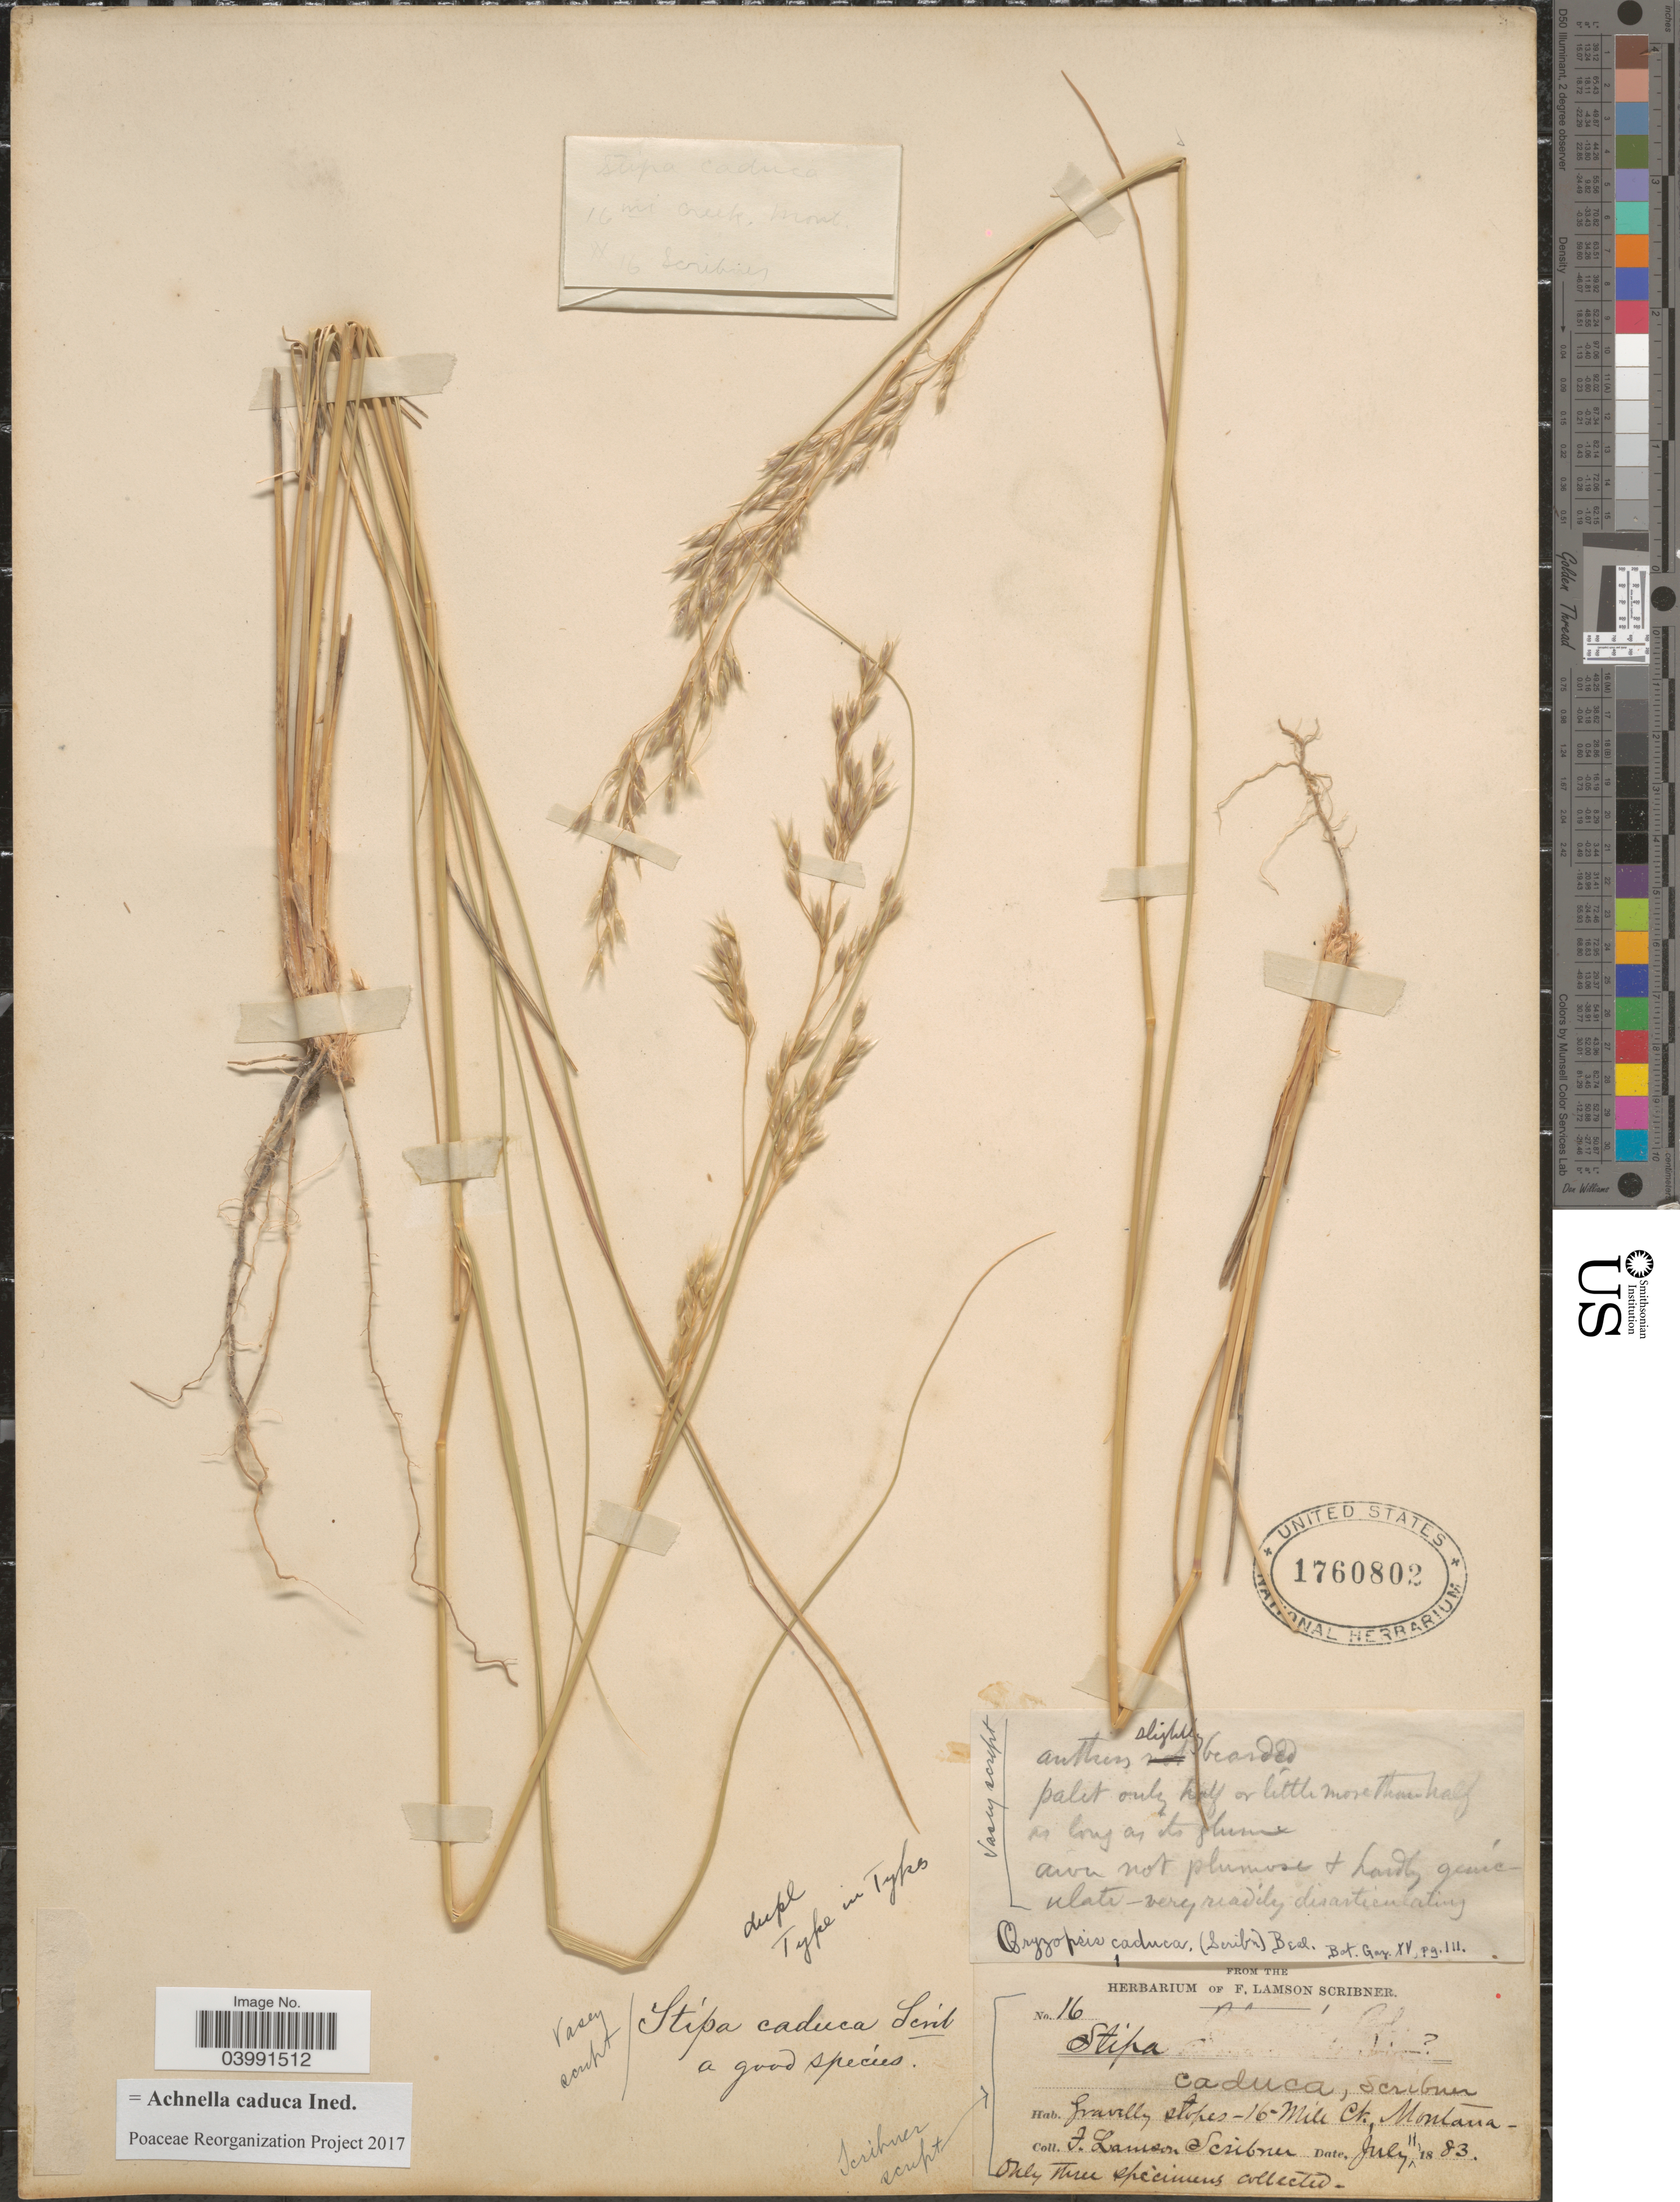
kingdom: Plantae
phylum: Tracheophyta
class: Liliopsida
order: Poales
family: Poaceae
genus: Achnella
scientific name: x Achnella caduca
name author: (W.J. Beal) Barkworth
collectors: F. Lamson-Scribner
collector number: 16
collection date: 1883-07-11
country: United States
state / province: Montana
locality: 16-Mile Ck.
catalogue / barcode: US 1760802